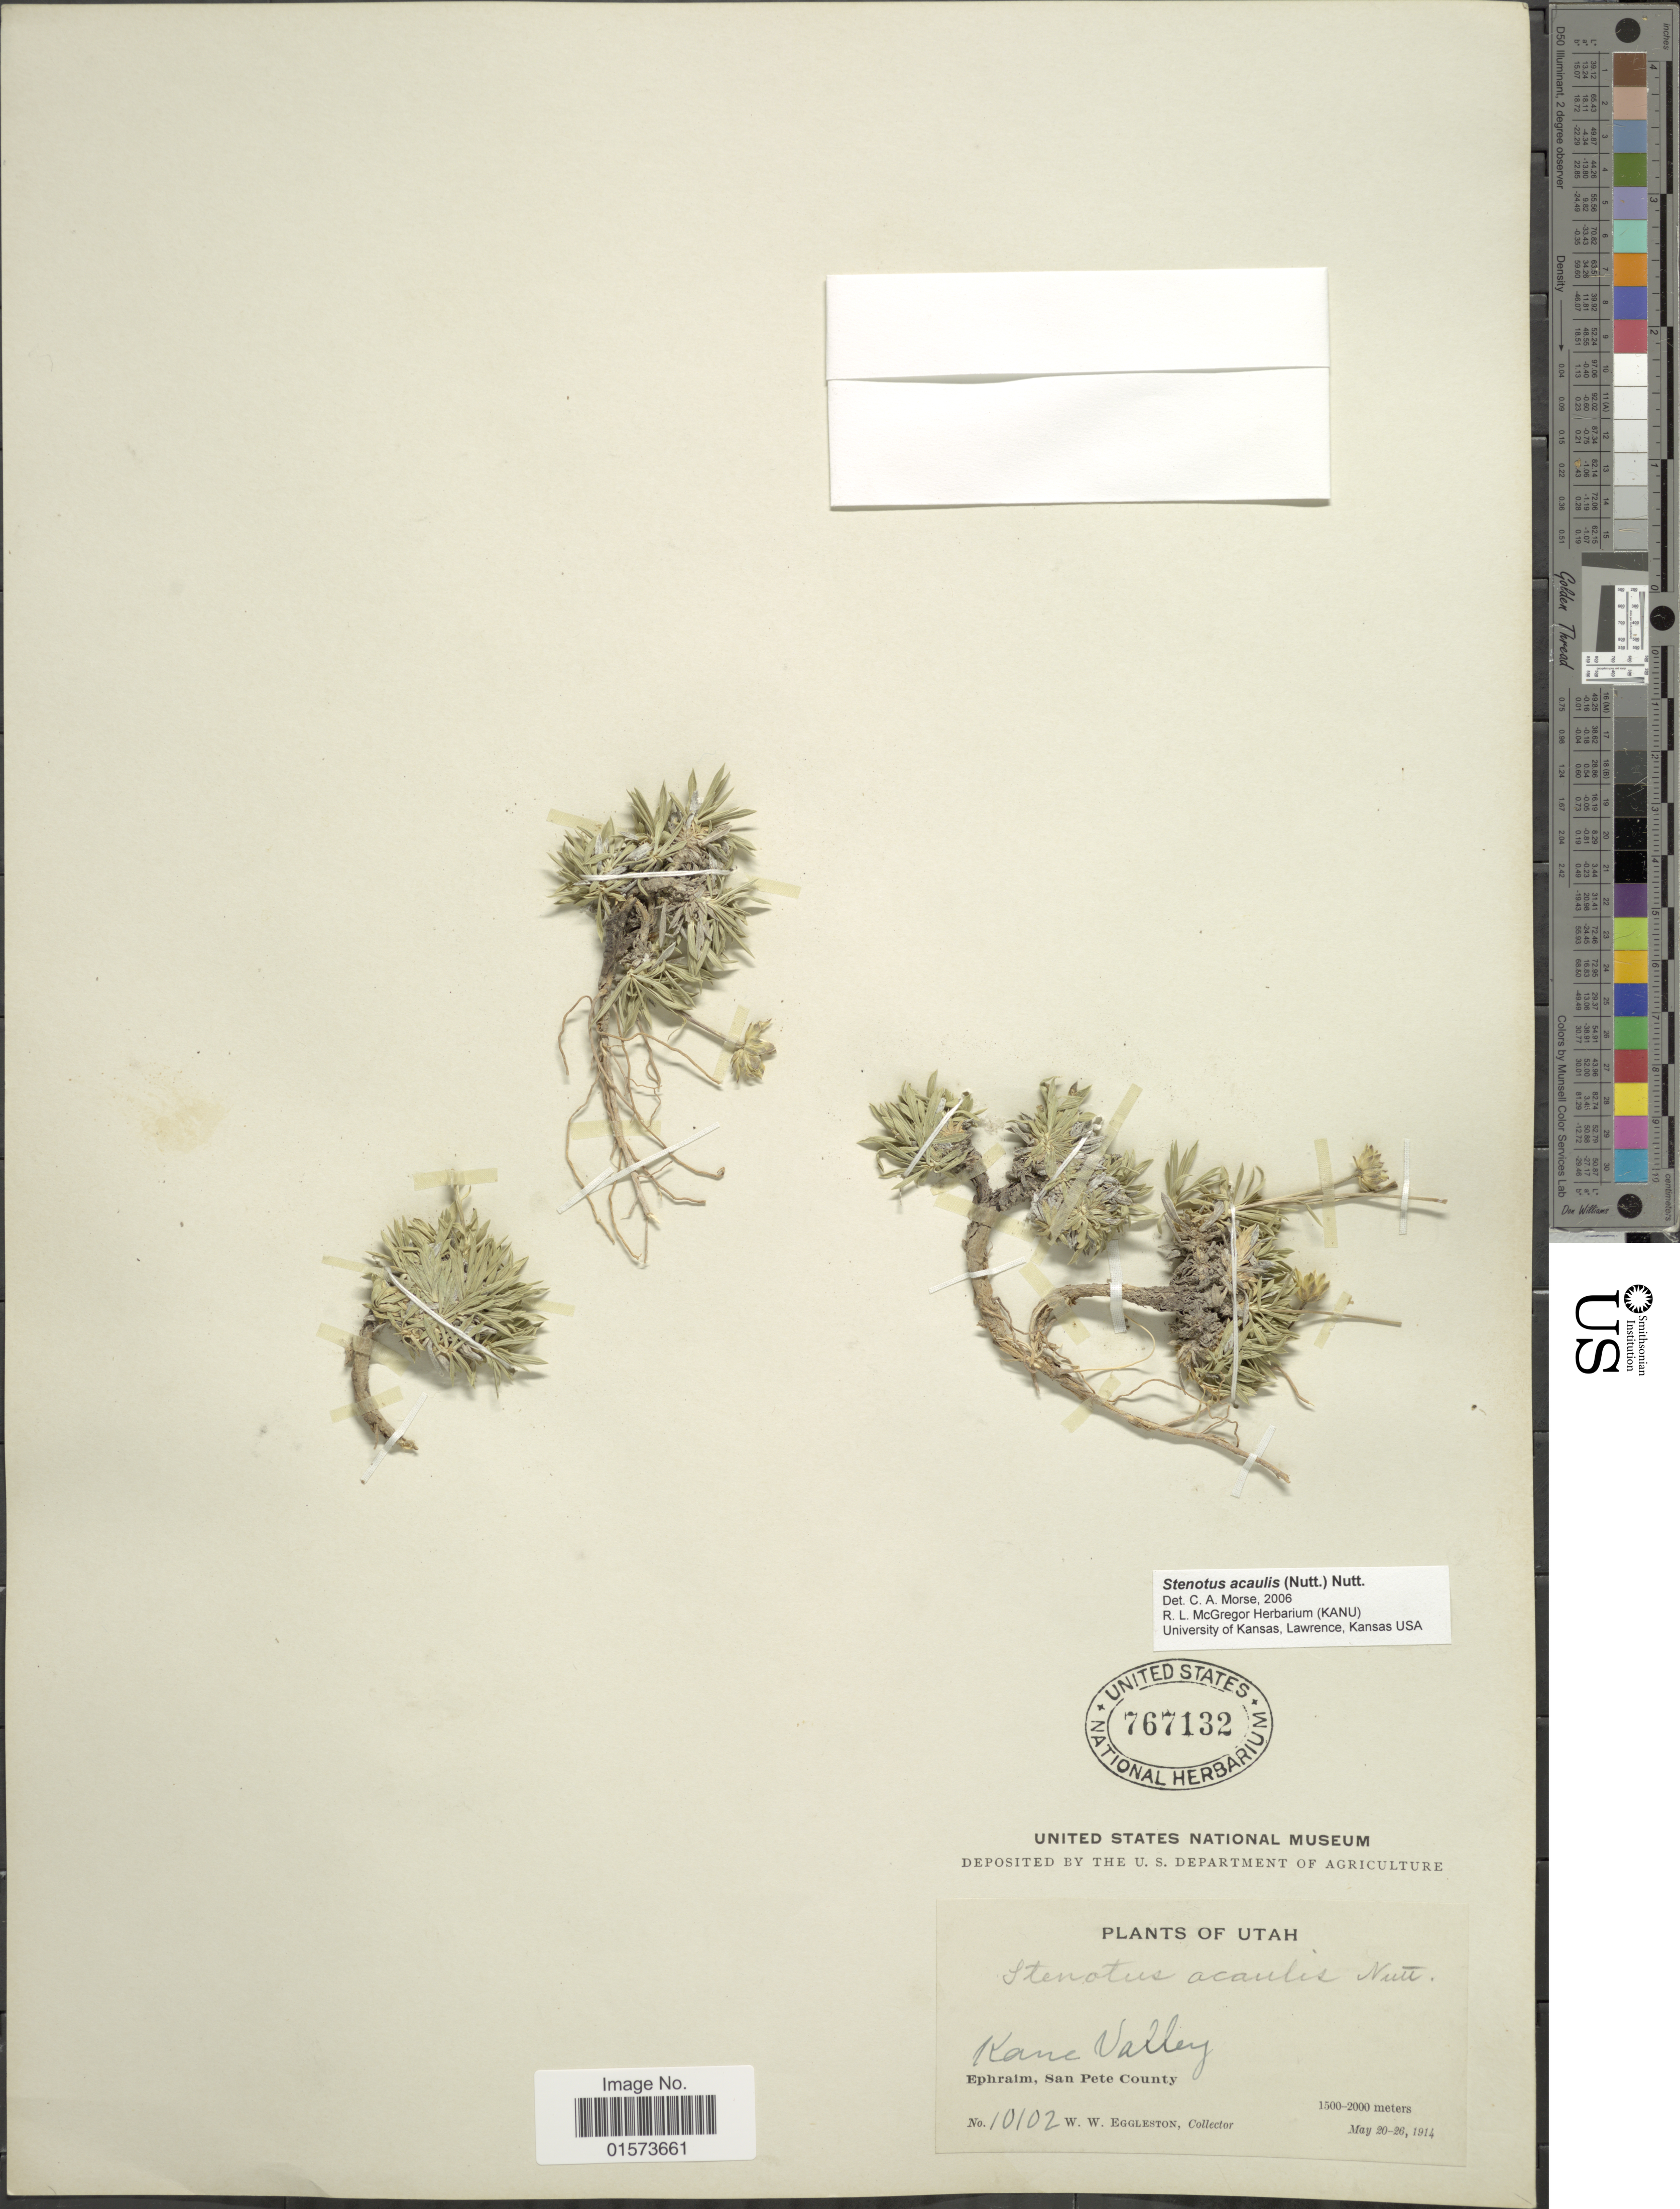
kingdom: Plantae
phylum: Tracheophyta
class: Magnoliopsida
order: Asterales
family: Asteraceae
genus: Stenotus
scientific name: Stenotus acaulis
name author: (Nutt.) Nutt.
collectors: W. W. Eggleston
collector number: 10102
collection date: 1914-05-20/1914-05-26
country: United States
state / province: Utah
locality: Kane Valley, Ephraim, San Pete County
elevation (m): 1500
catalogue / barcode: US 767132